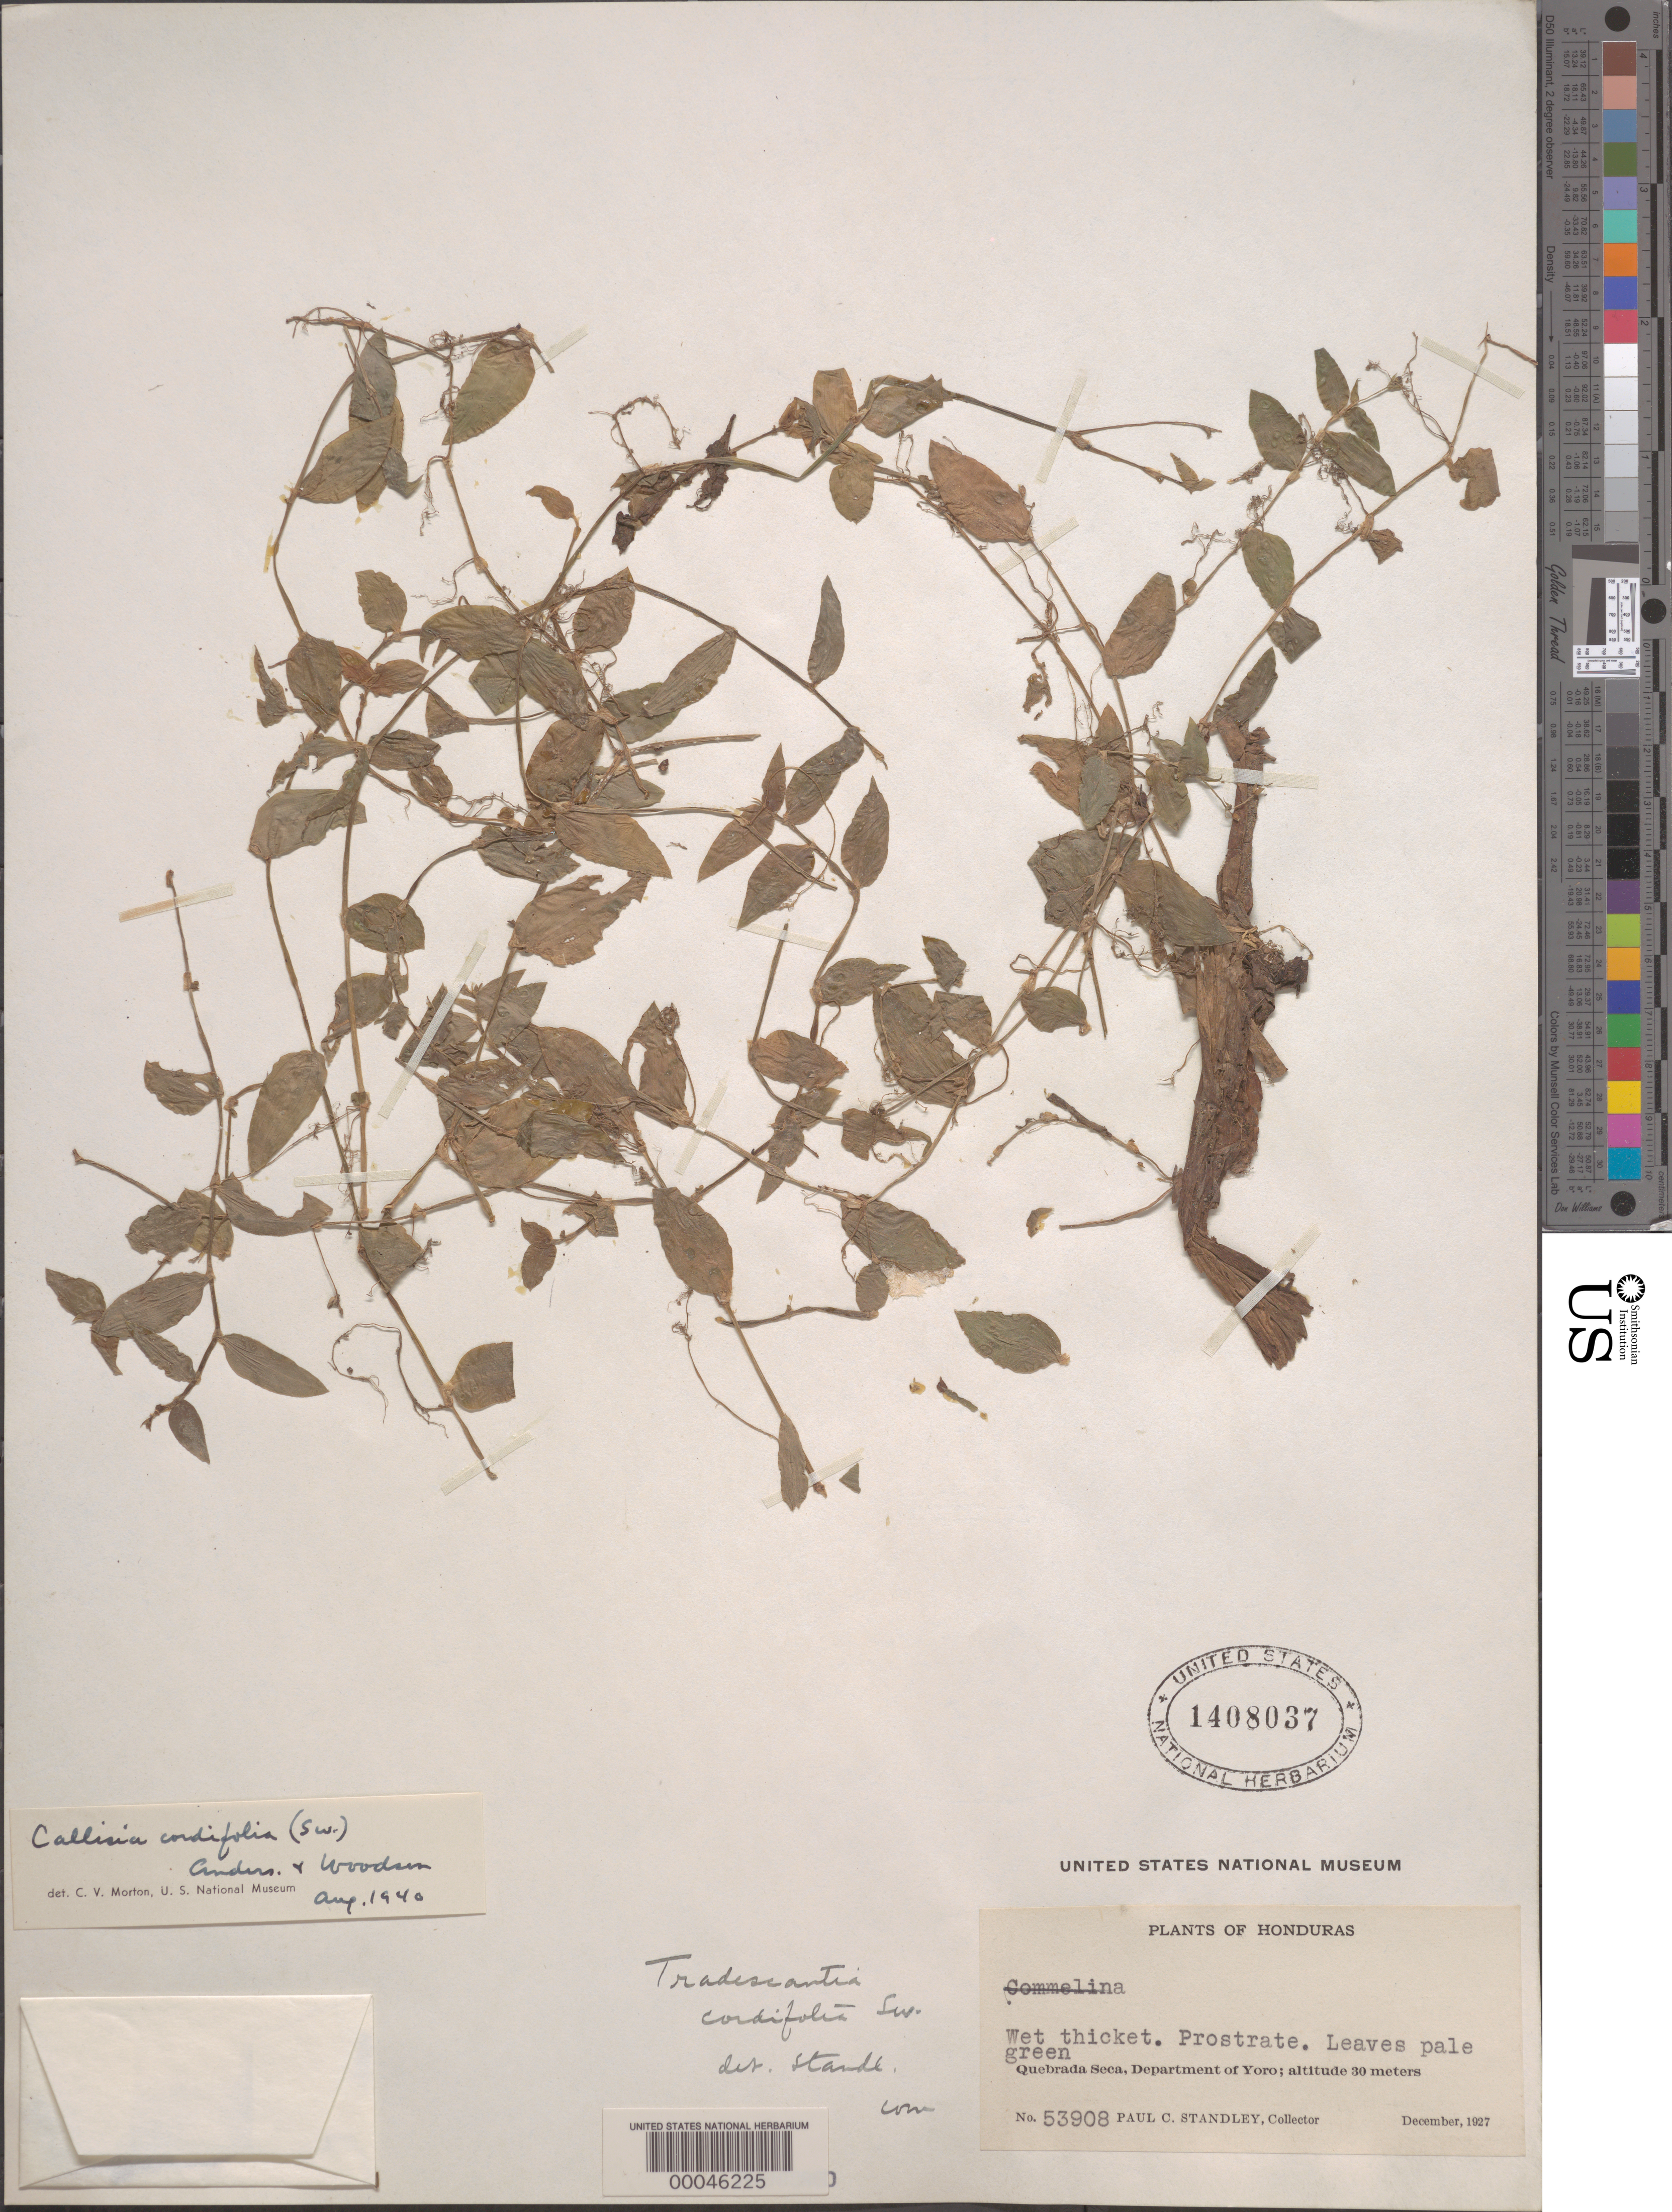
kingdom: Plantae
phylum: Tracheophyta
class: Liliopsida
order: Commelinales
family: Commelinaceae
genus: Callisia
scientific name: Callisia cordifolia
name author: (Sw.) E.S. Anderson & Woodson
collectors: P. C. Standley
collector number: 53908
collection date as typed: Dec 1927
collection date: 1927-12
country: Honduras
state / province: Yoro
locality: Quebrada Seca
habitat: Wet thicket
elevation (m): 30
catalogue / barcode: US 1408037